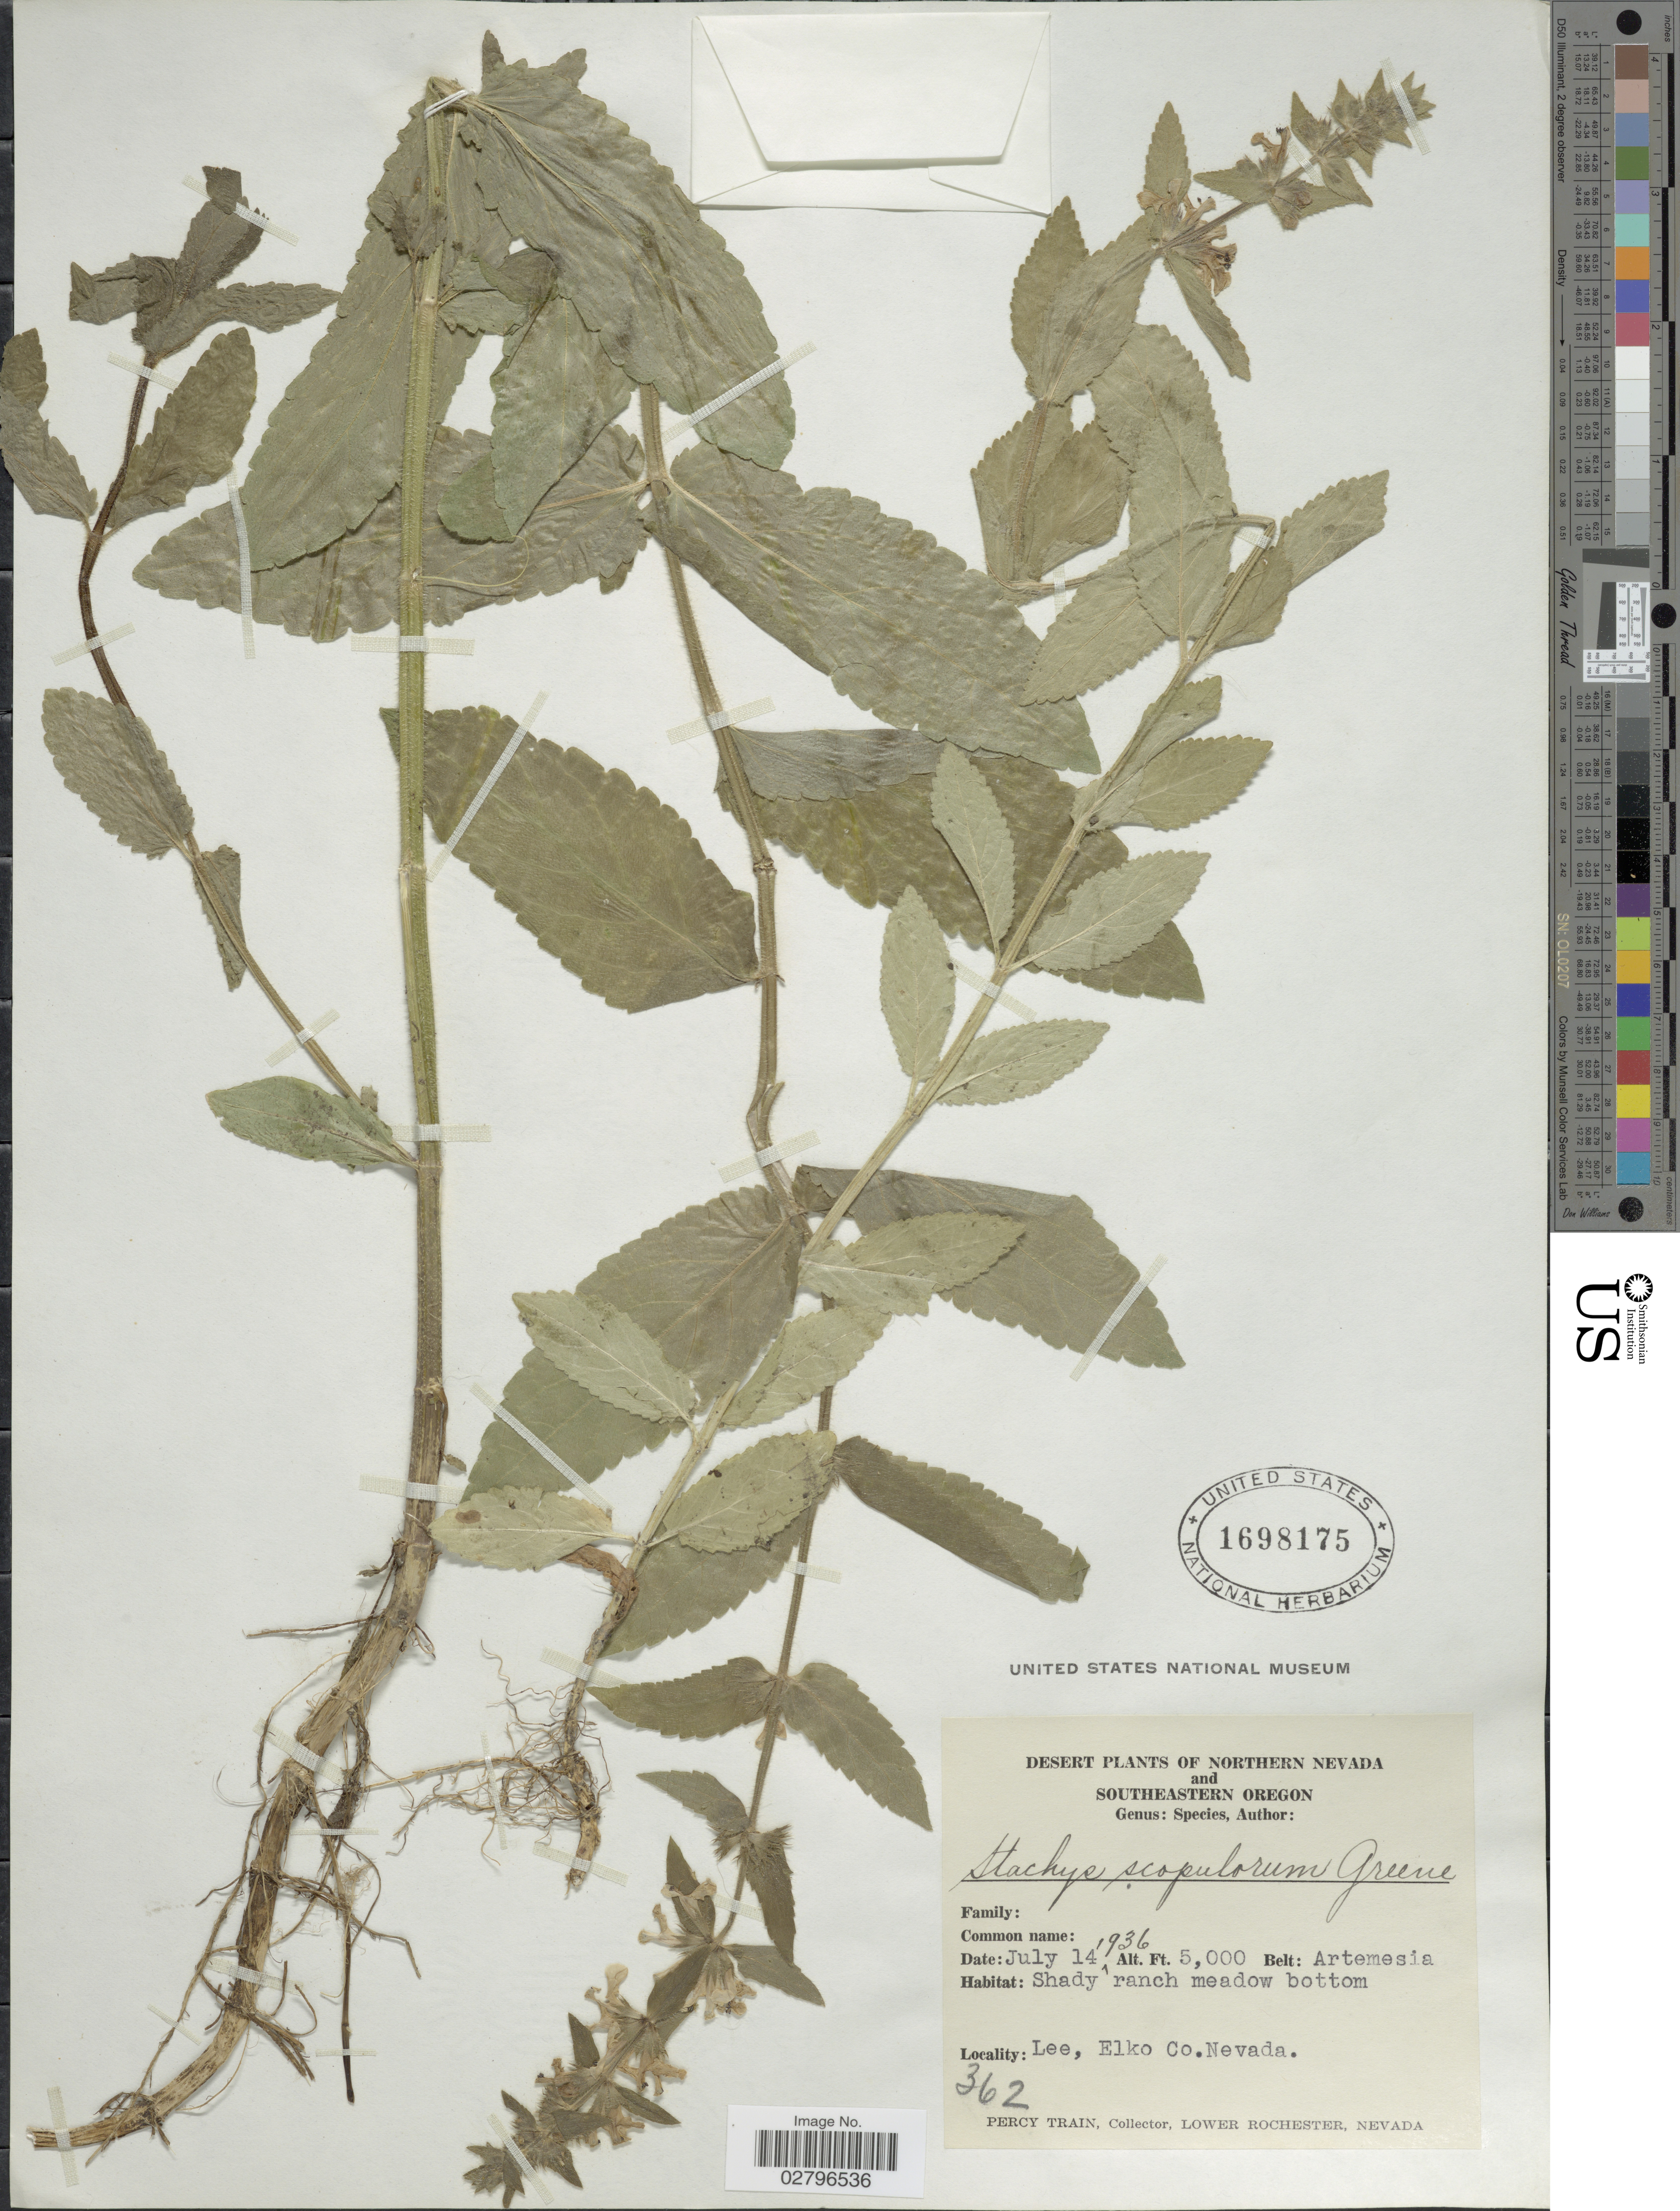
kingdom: Plantae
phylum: Tracheophyta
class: Magnoliopsida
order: Lamiales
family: Lamiaceae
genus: Stachys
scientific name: Stachys palustris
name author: L.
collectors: P. Train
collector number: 362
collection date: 1936-07-14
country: United States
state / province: Nevada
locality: Northern Nevada. Belt: Artemesia, Lee, Elko Co.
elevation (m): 1524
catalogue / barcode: US 1698175